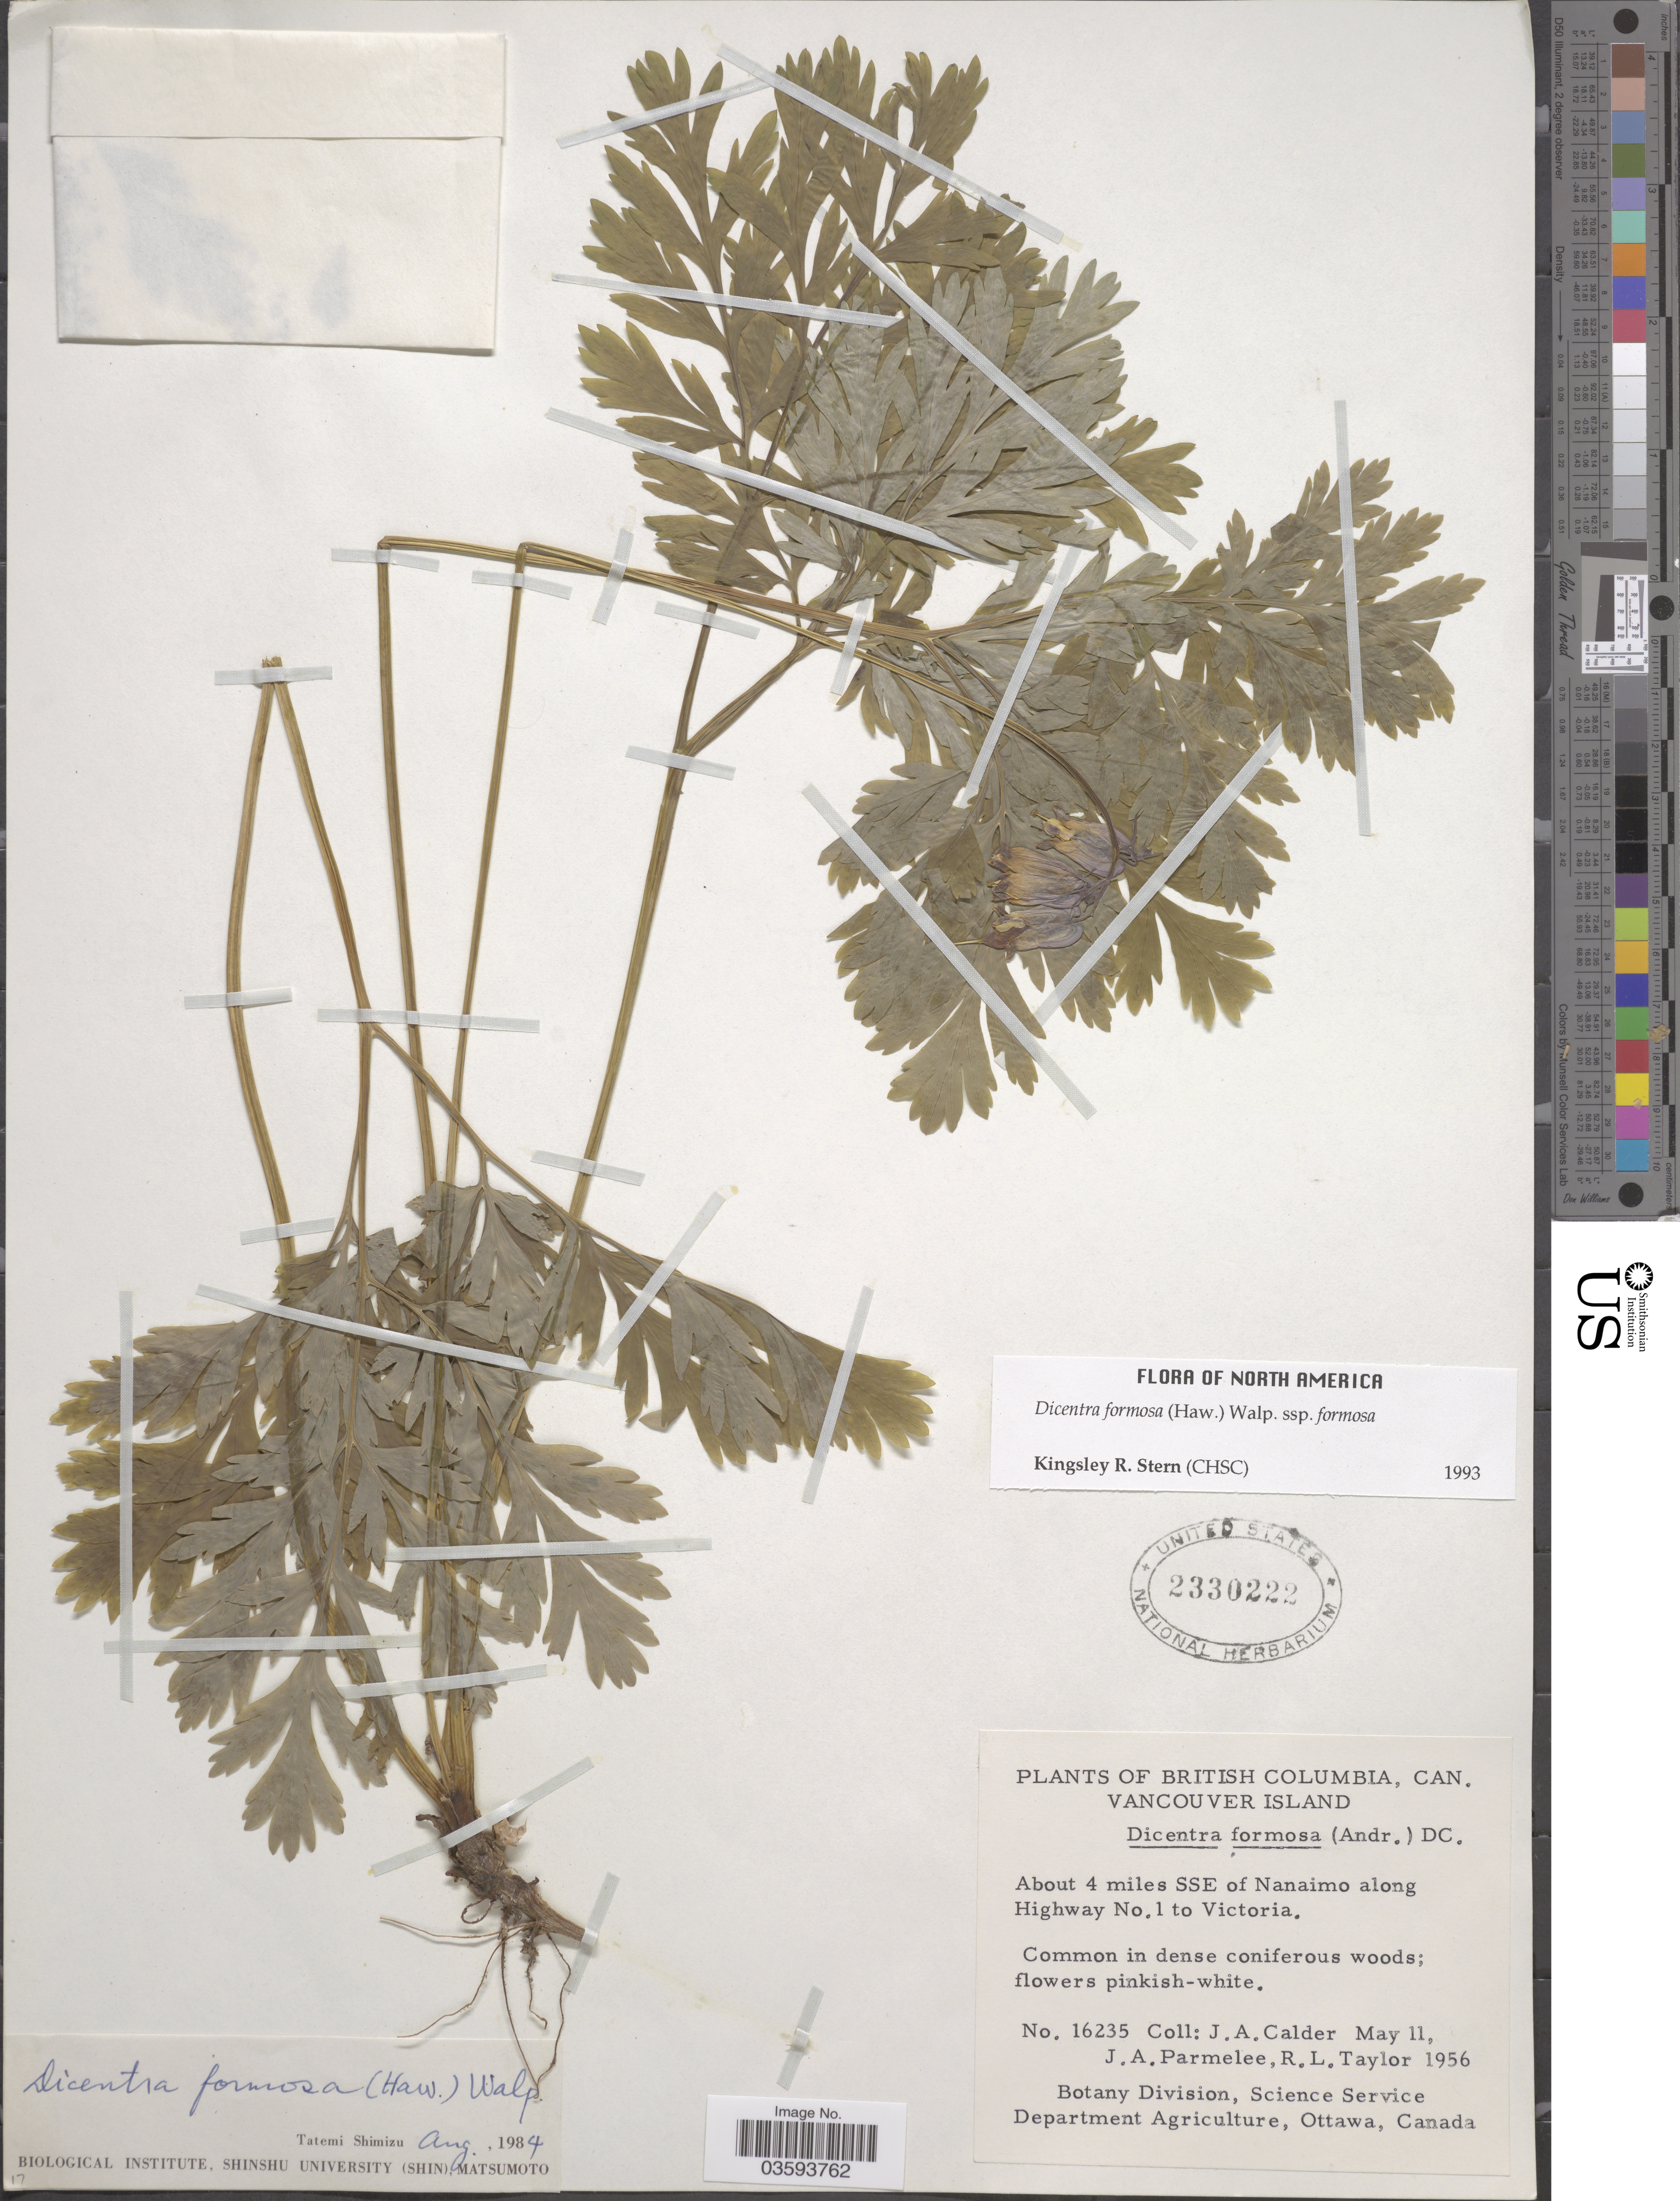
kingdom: Plantae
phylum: Tracheophyta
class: Magnoliopsida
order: Ranunculales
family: Papaveraceae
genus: Dicentra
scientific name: Dicentra formosa subsp. formosa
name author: (Haw.) Walp.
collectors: J. A. Calder, J. A. Parmelee & R. Taylor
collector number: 16235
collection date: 1956-05-11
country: Canada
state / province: British Columbia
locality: Vancouver Island. About 4 miles SSE of Nanaimo along Highway No.1 to Victoria.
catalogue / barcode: US 2330222